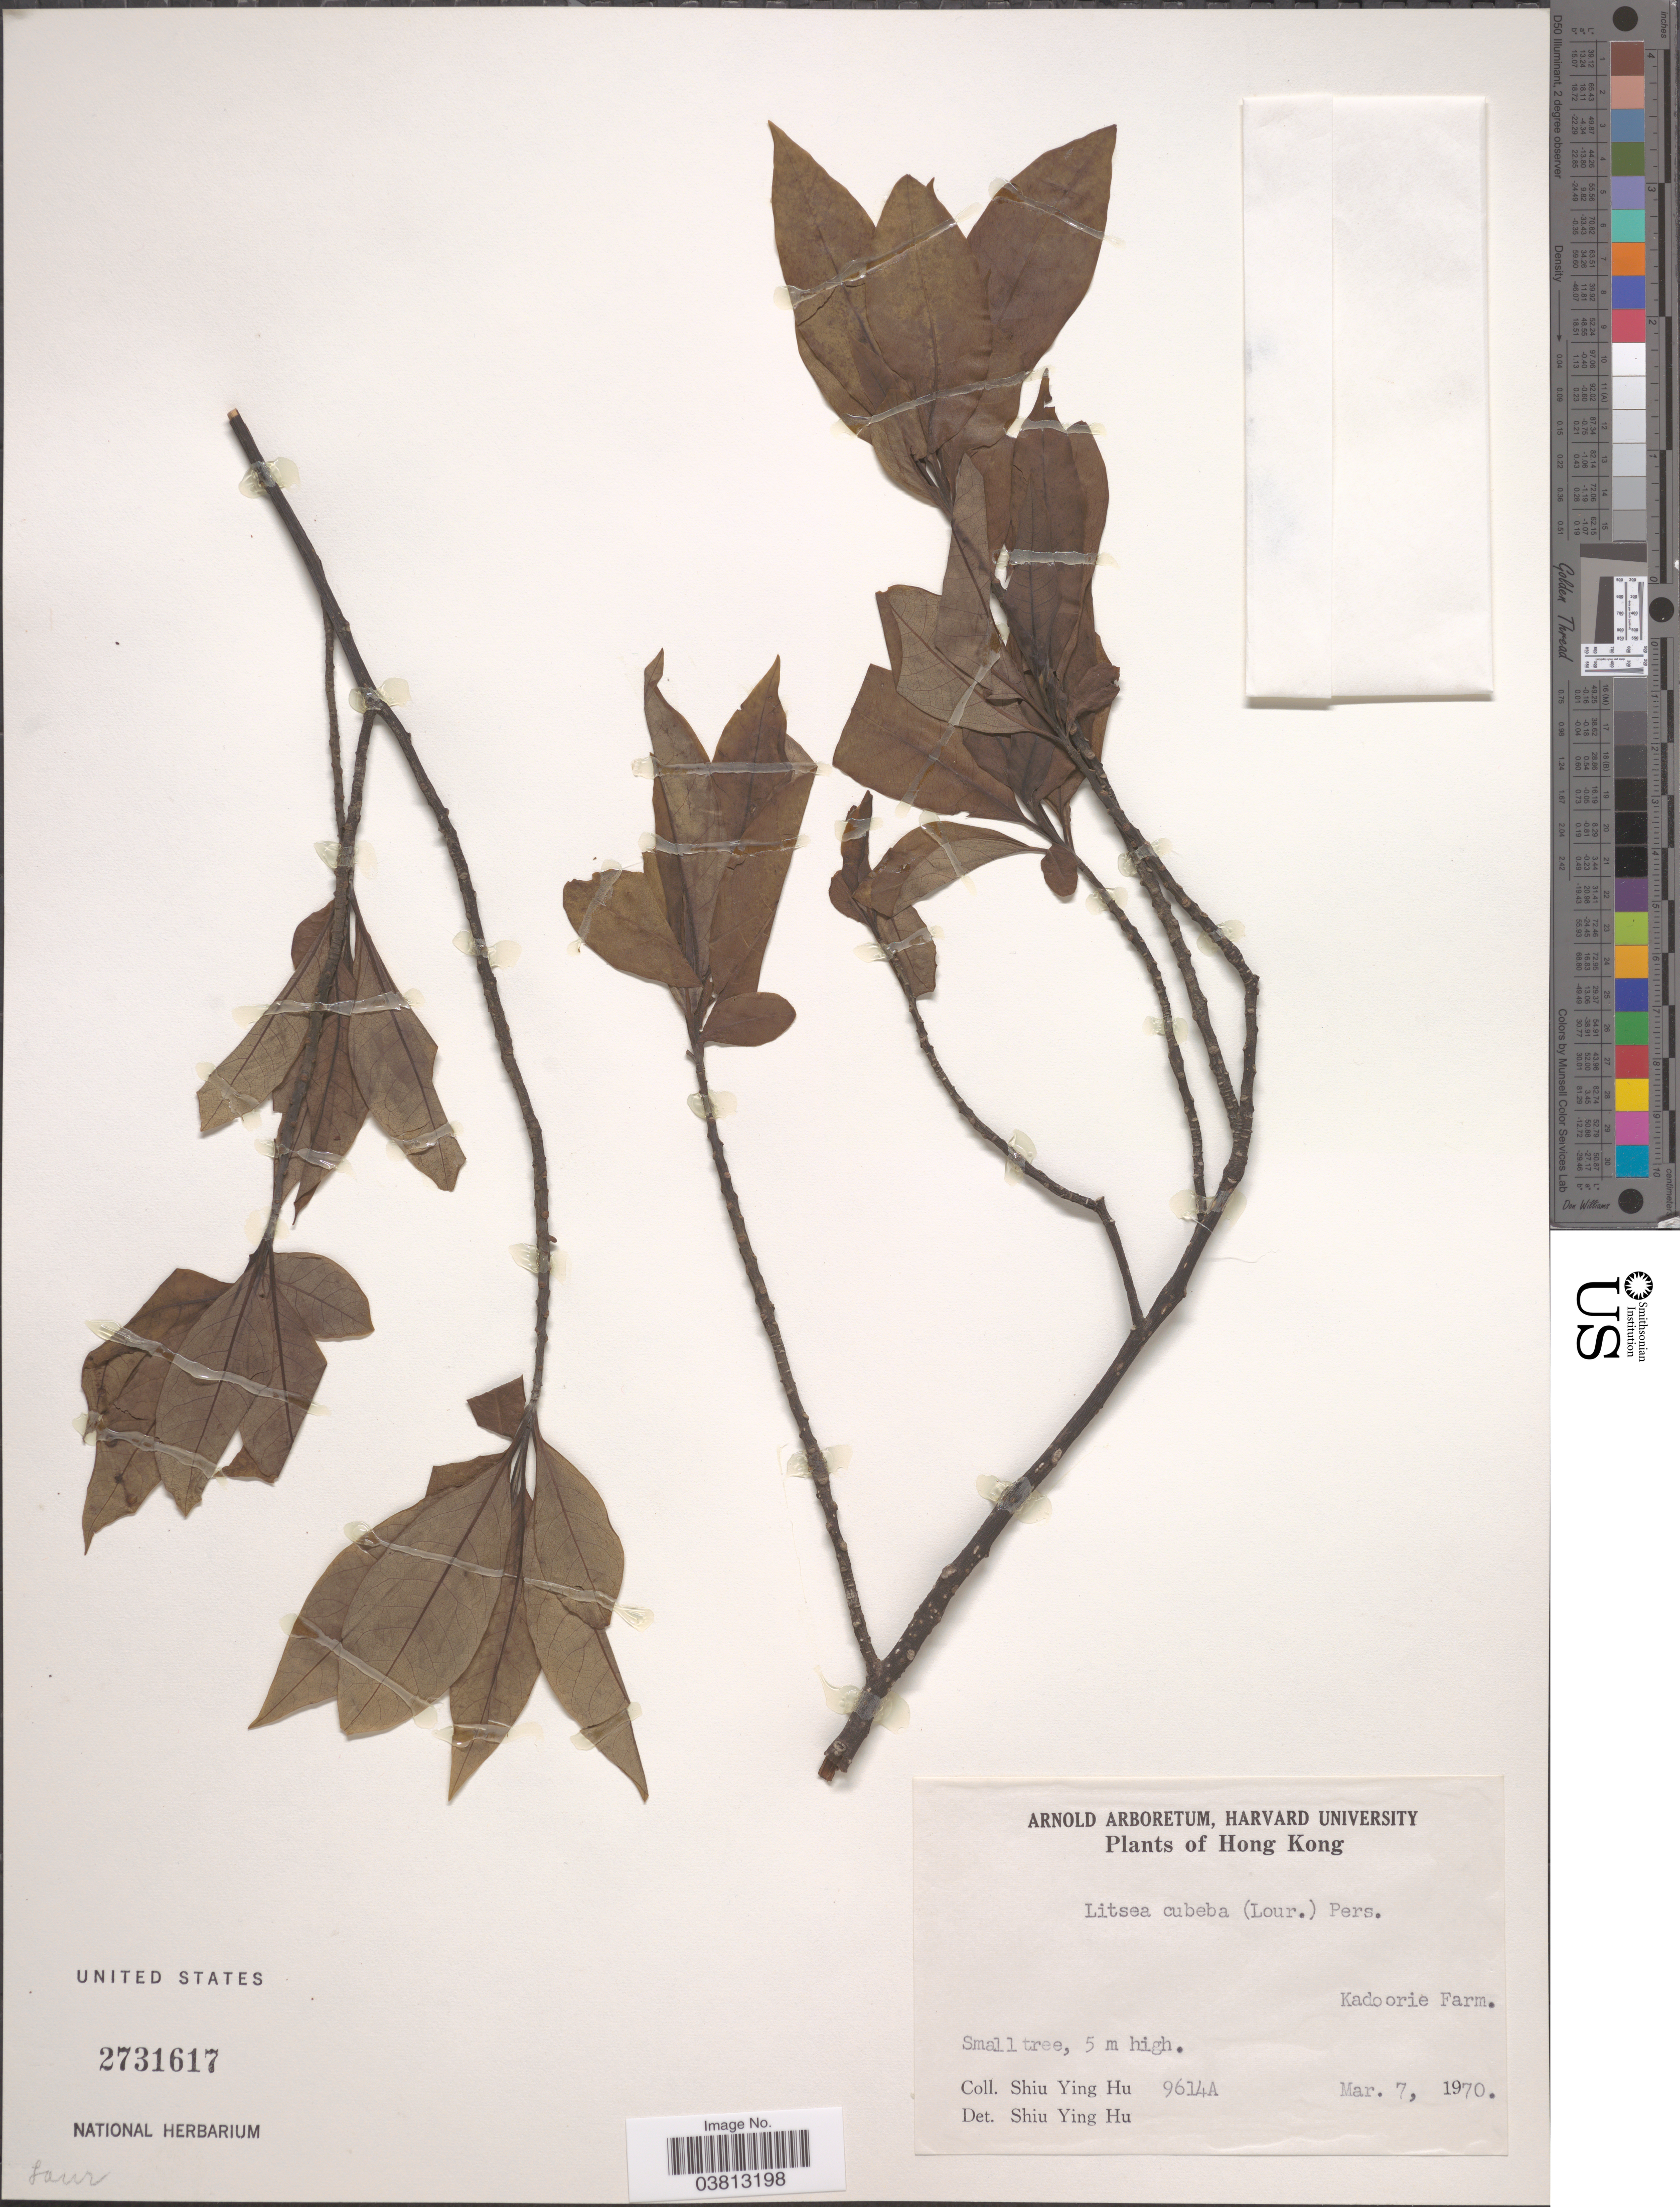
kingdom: Plantae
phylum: Tracheophyta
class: Magnoliopsida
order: Laurales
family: Lauraceae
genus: Litsea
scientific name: Litsea cubeba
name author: (Lour.) Pers.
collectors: S. Y. Hu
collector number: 9614A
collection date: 1970-03-07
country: China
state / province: Hong Kong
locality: Kadoorie Farm.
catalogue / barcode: US 2731617